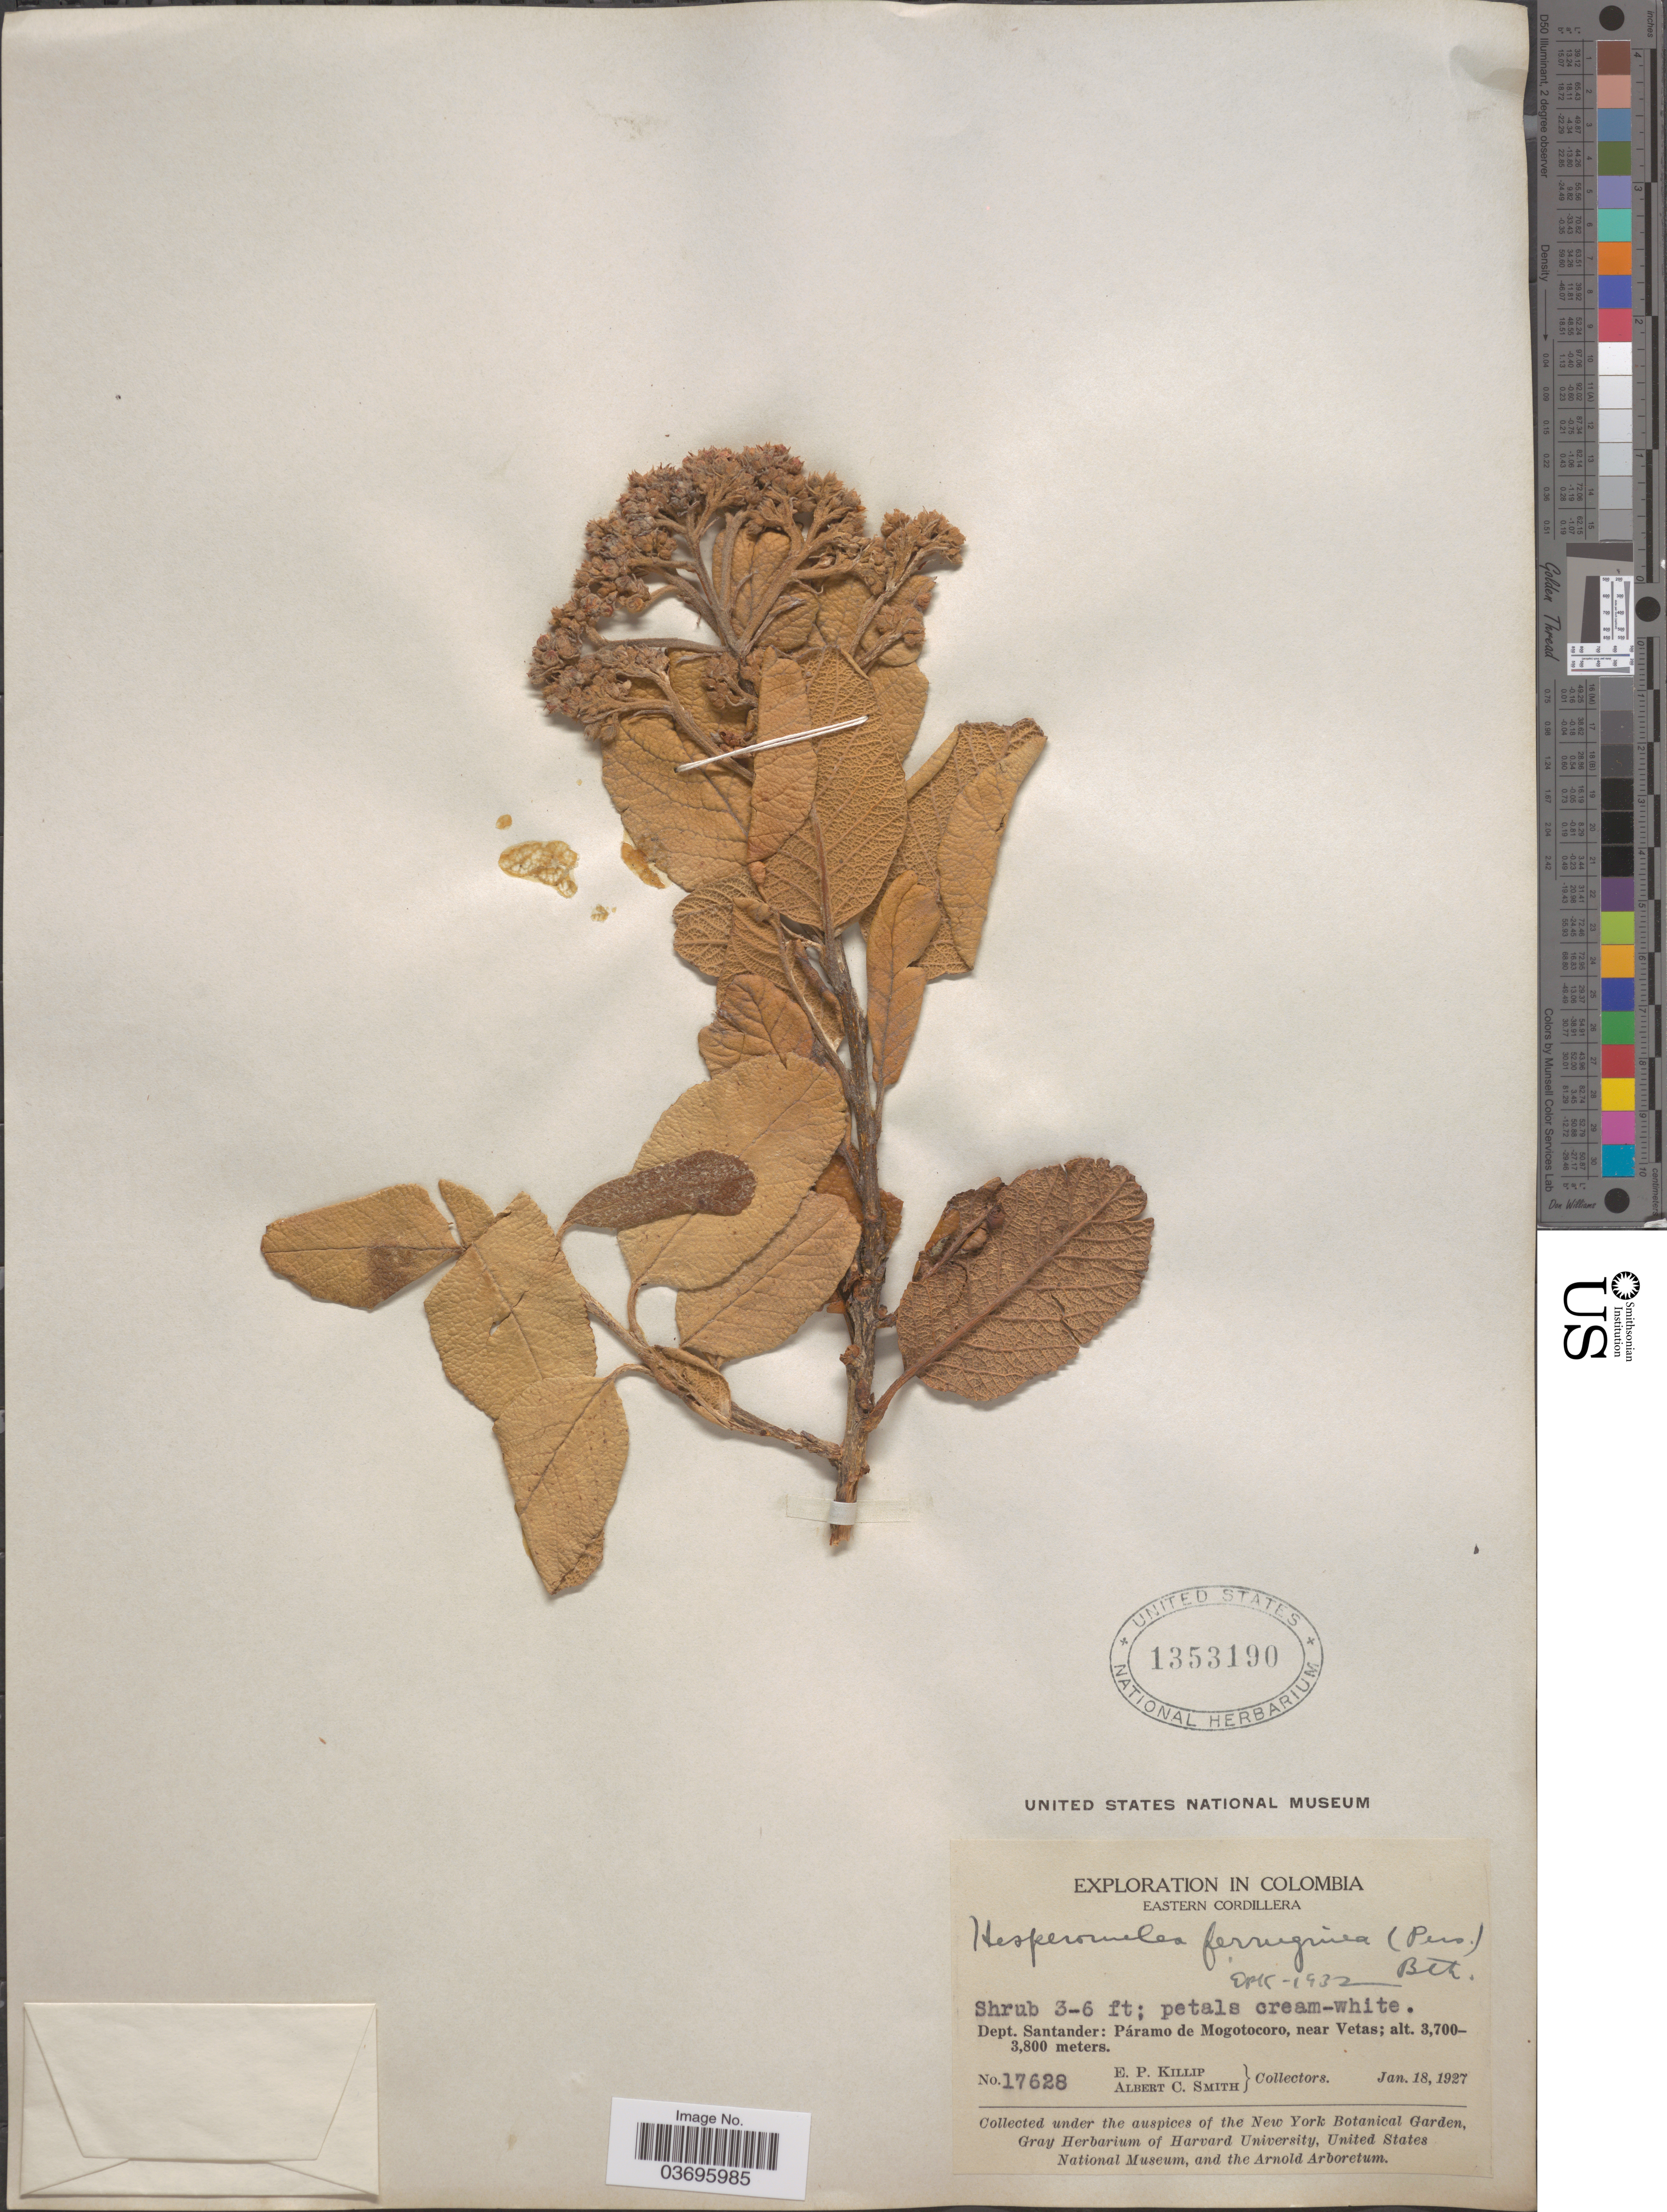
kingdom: Plantae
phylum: Tracheophyta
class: Magnoliopsida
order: Rosales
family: Rosaceae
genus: Hesperomeles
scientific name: Hesperomeles ferruginea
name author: (Juss. ex Pers.) Benth.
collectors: E. P. Killip & A. C. Smith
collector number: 17628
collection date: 1927-01-18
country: Colombia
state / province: Santander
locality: Eastern Cordillera. Dept. Santander: Páramo de Mogotocoro, near Vetas.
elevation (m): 3700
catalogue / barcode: US 1353190